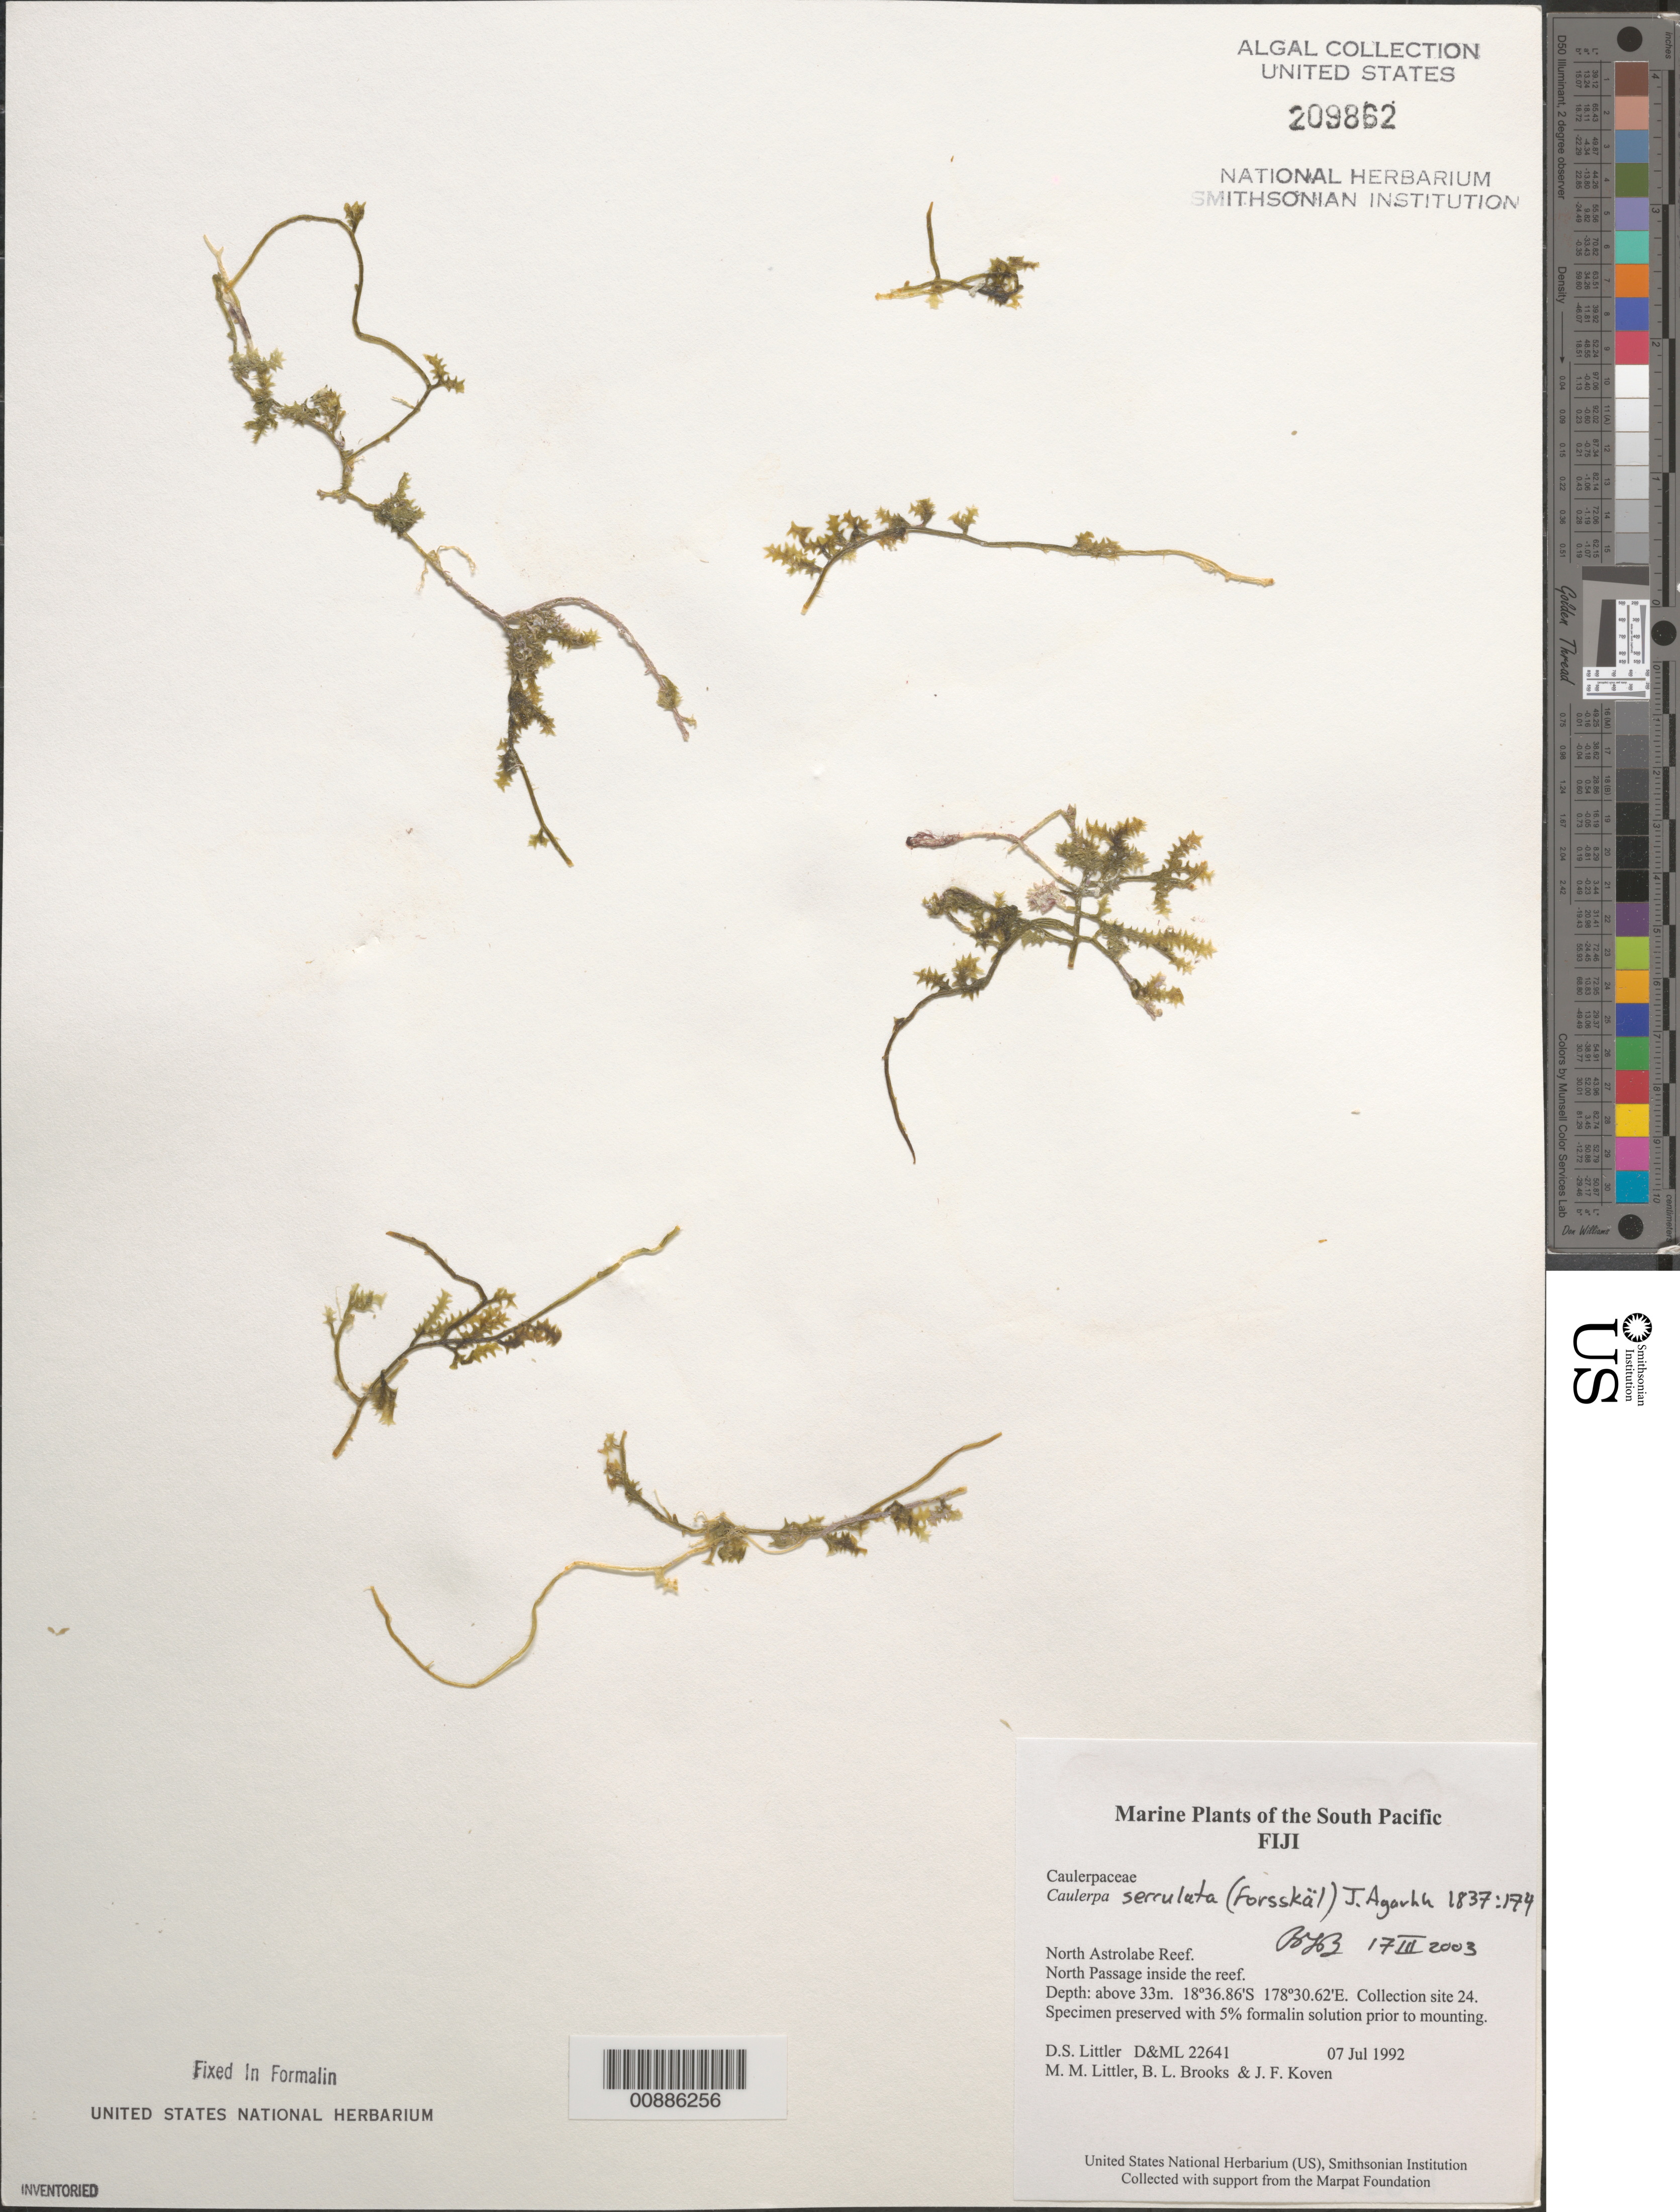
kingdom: Plantae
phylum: Chlorophyta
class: Ulvophyceae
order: Bryopsidales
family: Caulerpaceae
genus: Caulerpa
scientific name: Caulerpa serrulata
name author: (Forssk.) J. Agardh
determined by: Brooks, B. L., (BOT), Smithsonian Institution - National Museum of Natural History (UNITED STATES)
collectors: D. S. Littler, M. M. Littler, B. Brooks & J. Koven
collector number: D&ML 22641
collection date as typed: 07 Jul 1992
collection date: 1992-07-07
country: Fiji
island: North Astrolabe Reef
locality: North Astrolabe Reef, North Passage inside the reef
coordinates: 18 36.86'S, 178 30.62'E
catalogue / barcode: US 209862